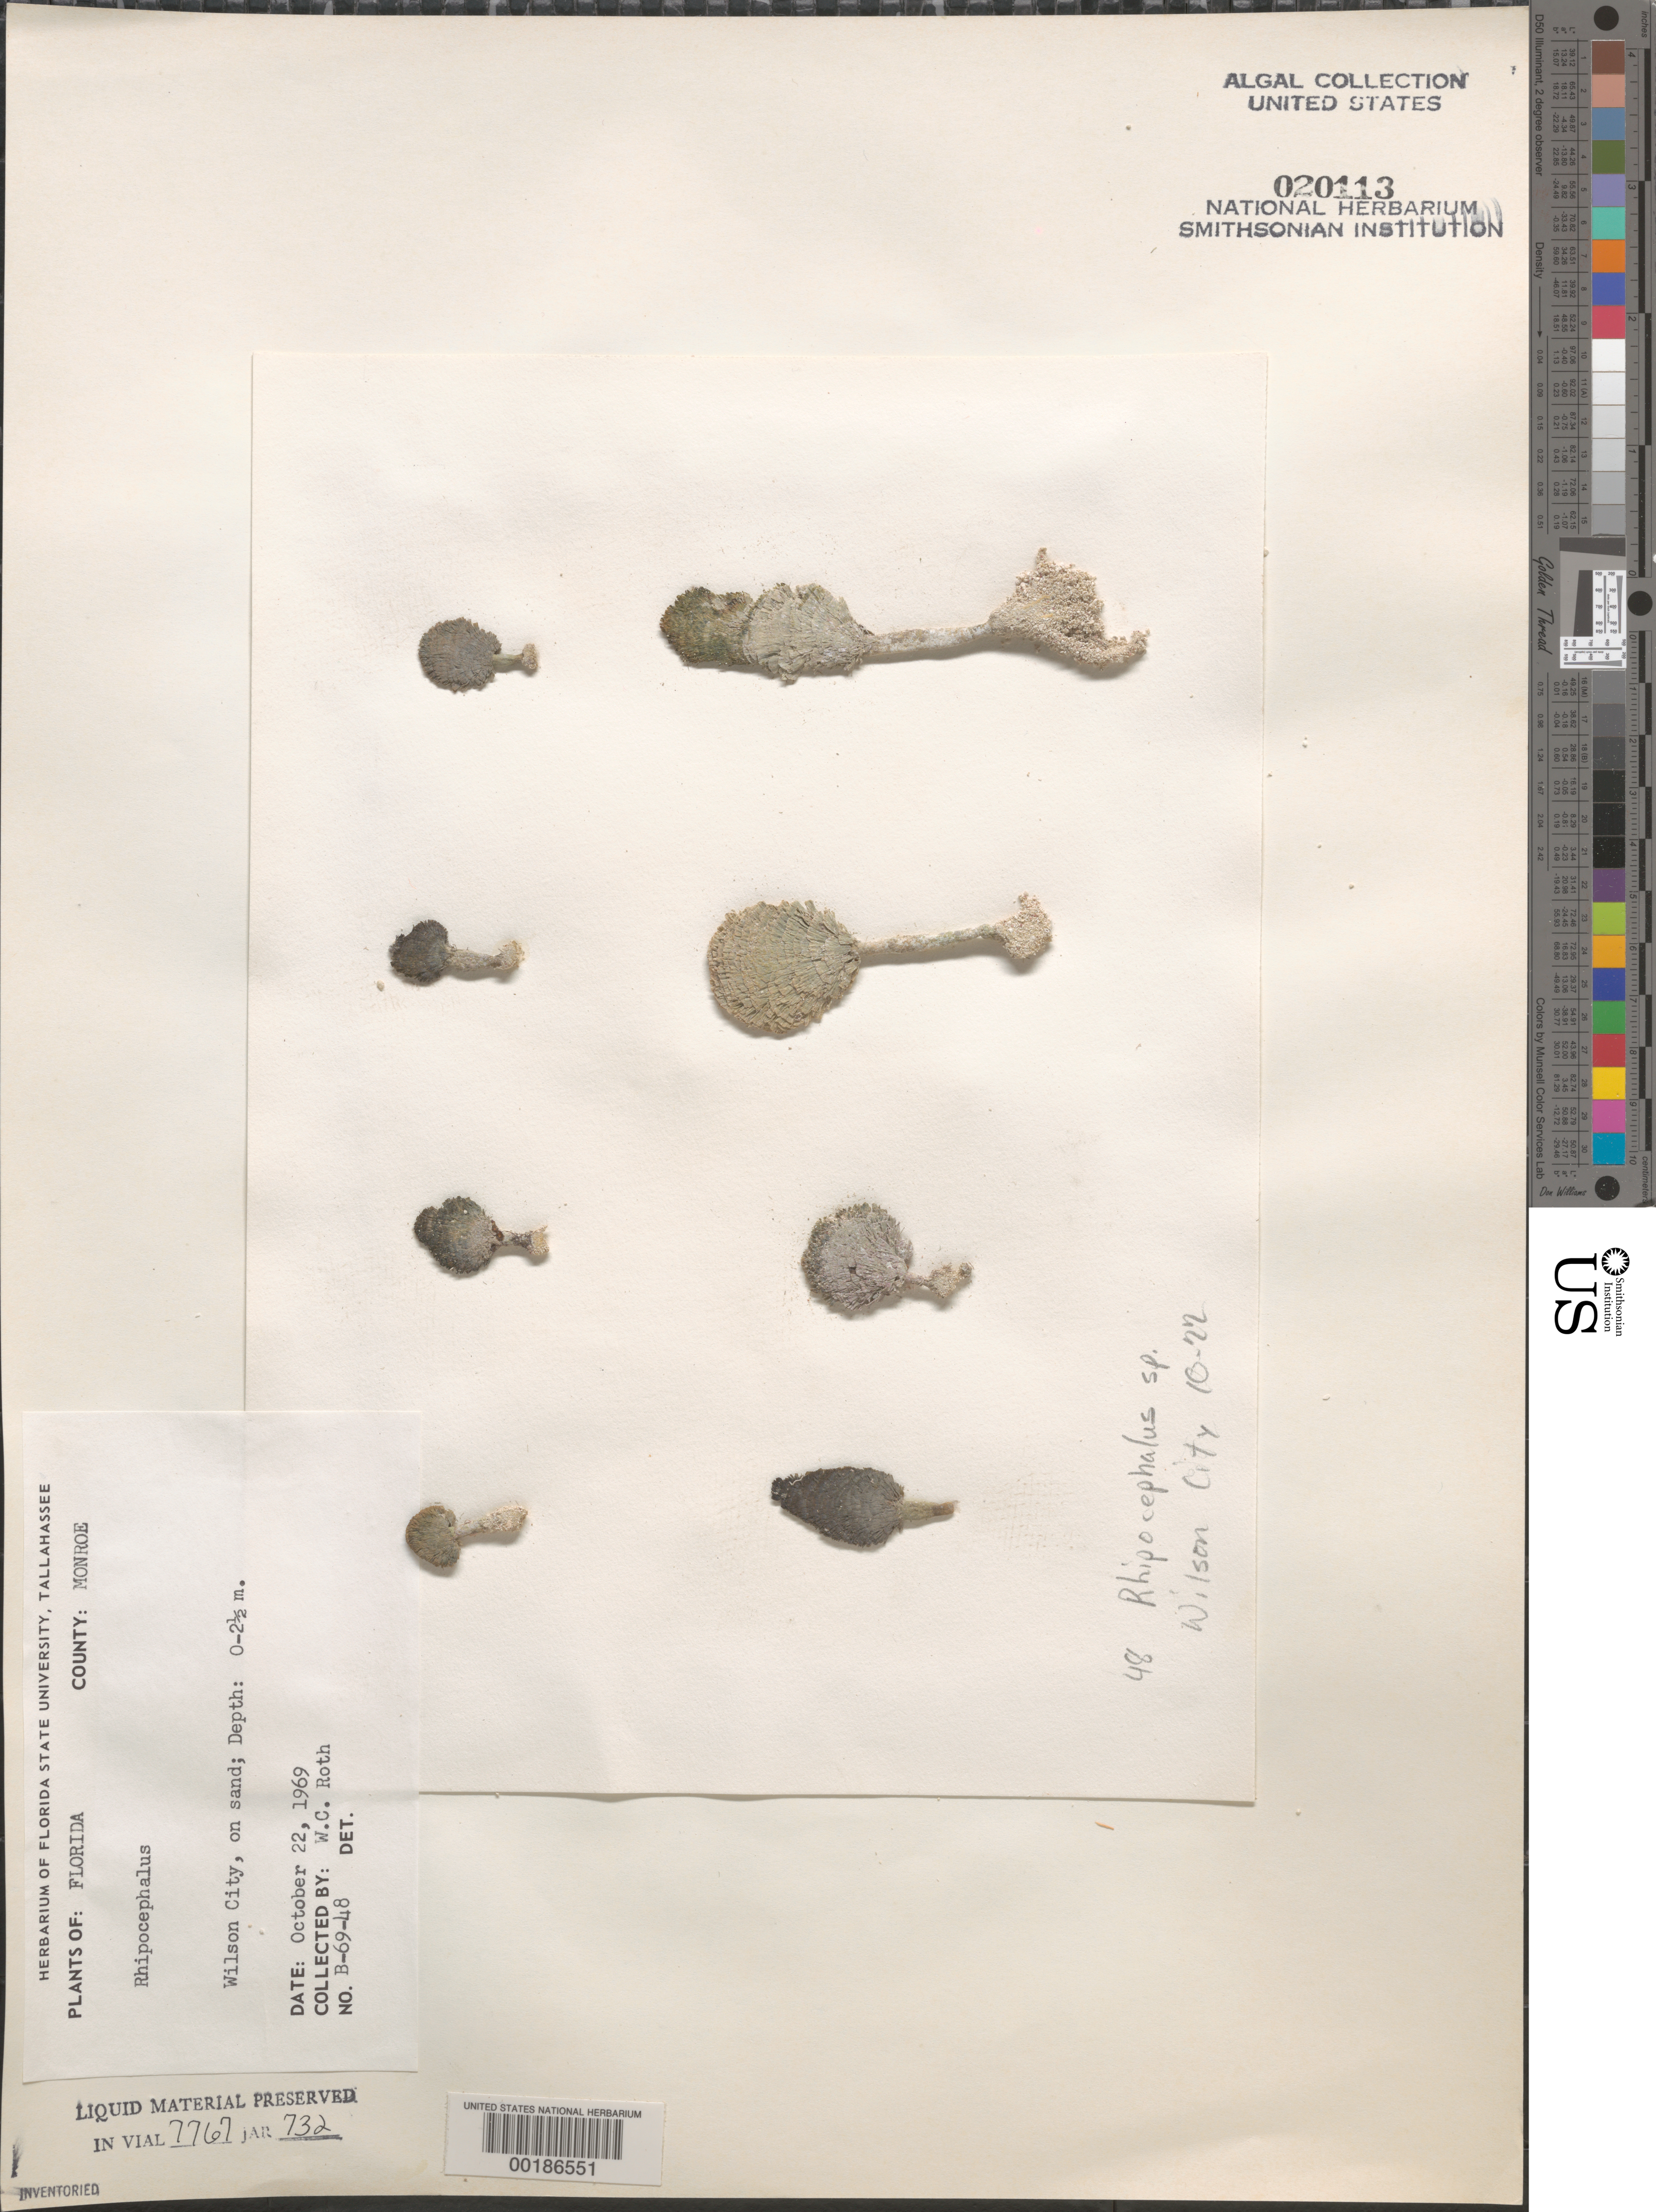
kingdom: Plantae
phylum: Chlorophyta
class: Ulvophyceae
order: Bryopsidales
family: Udoteaceae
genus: Rhipocephalus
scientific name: Rhipocephalus sp.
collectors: W. C. Roth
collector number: B-69-48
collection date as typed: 22 Oct 1969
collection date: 1969-10-22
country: Bahamas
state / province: Abaco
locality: Wilson city, buckaroon bay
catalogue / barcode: US 20113